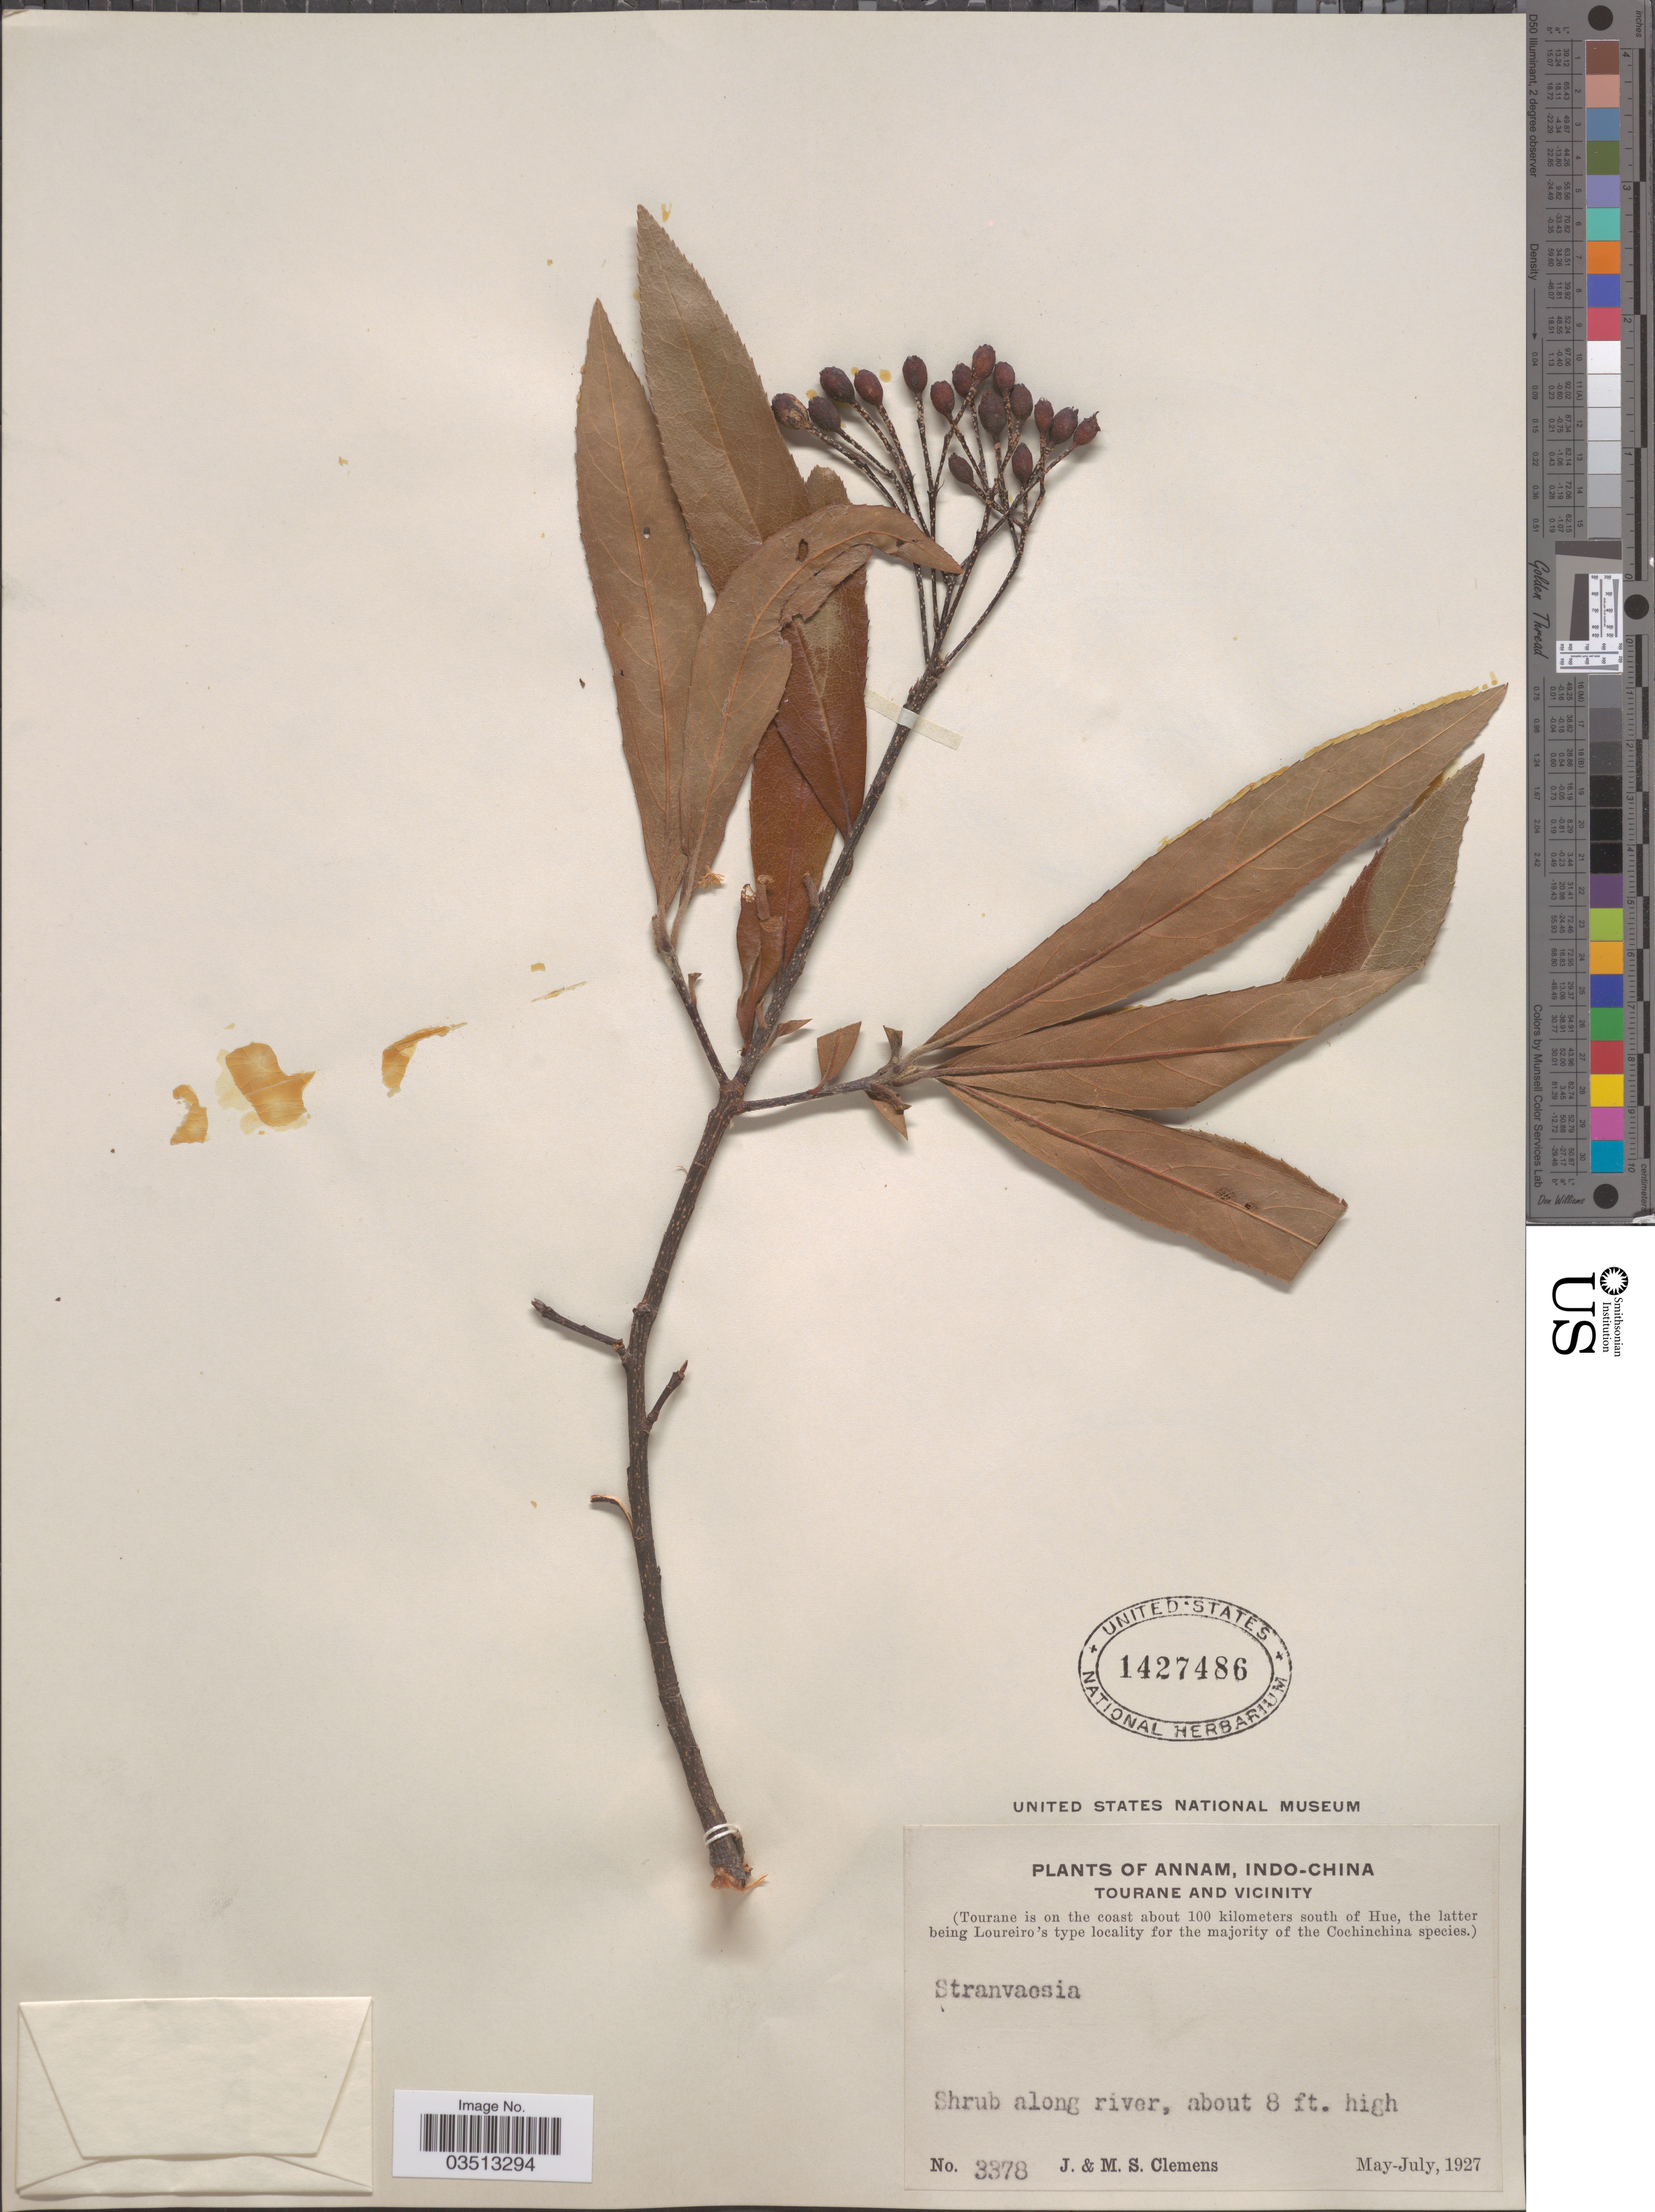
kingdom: Plantae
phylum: Tracheophyta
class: Magnoliopsida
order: Rosales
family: Rosaceae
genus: Stranvaesia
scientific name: Stranvaesia sp.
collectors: J. Clemens & M. S. Clemens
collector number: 3378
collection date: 1927-05/1927-07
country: Vietnam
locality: Annam, Indo-China. tourane and Vicinity. (Tourane is on the coast about 100 kilometers south of Hue).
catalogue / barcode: US 1427486